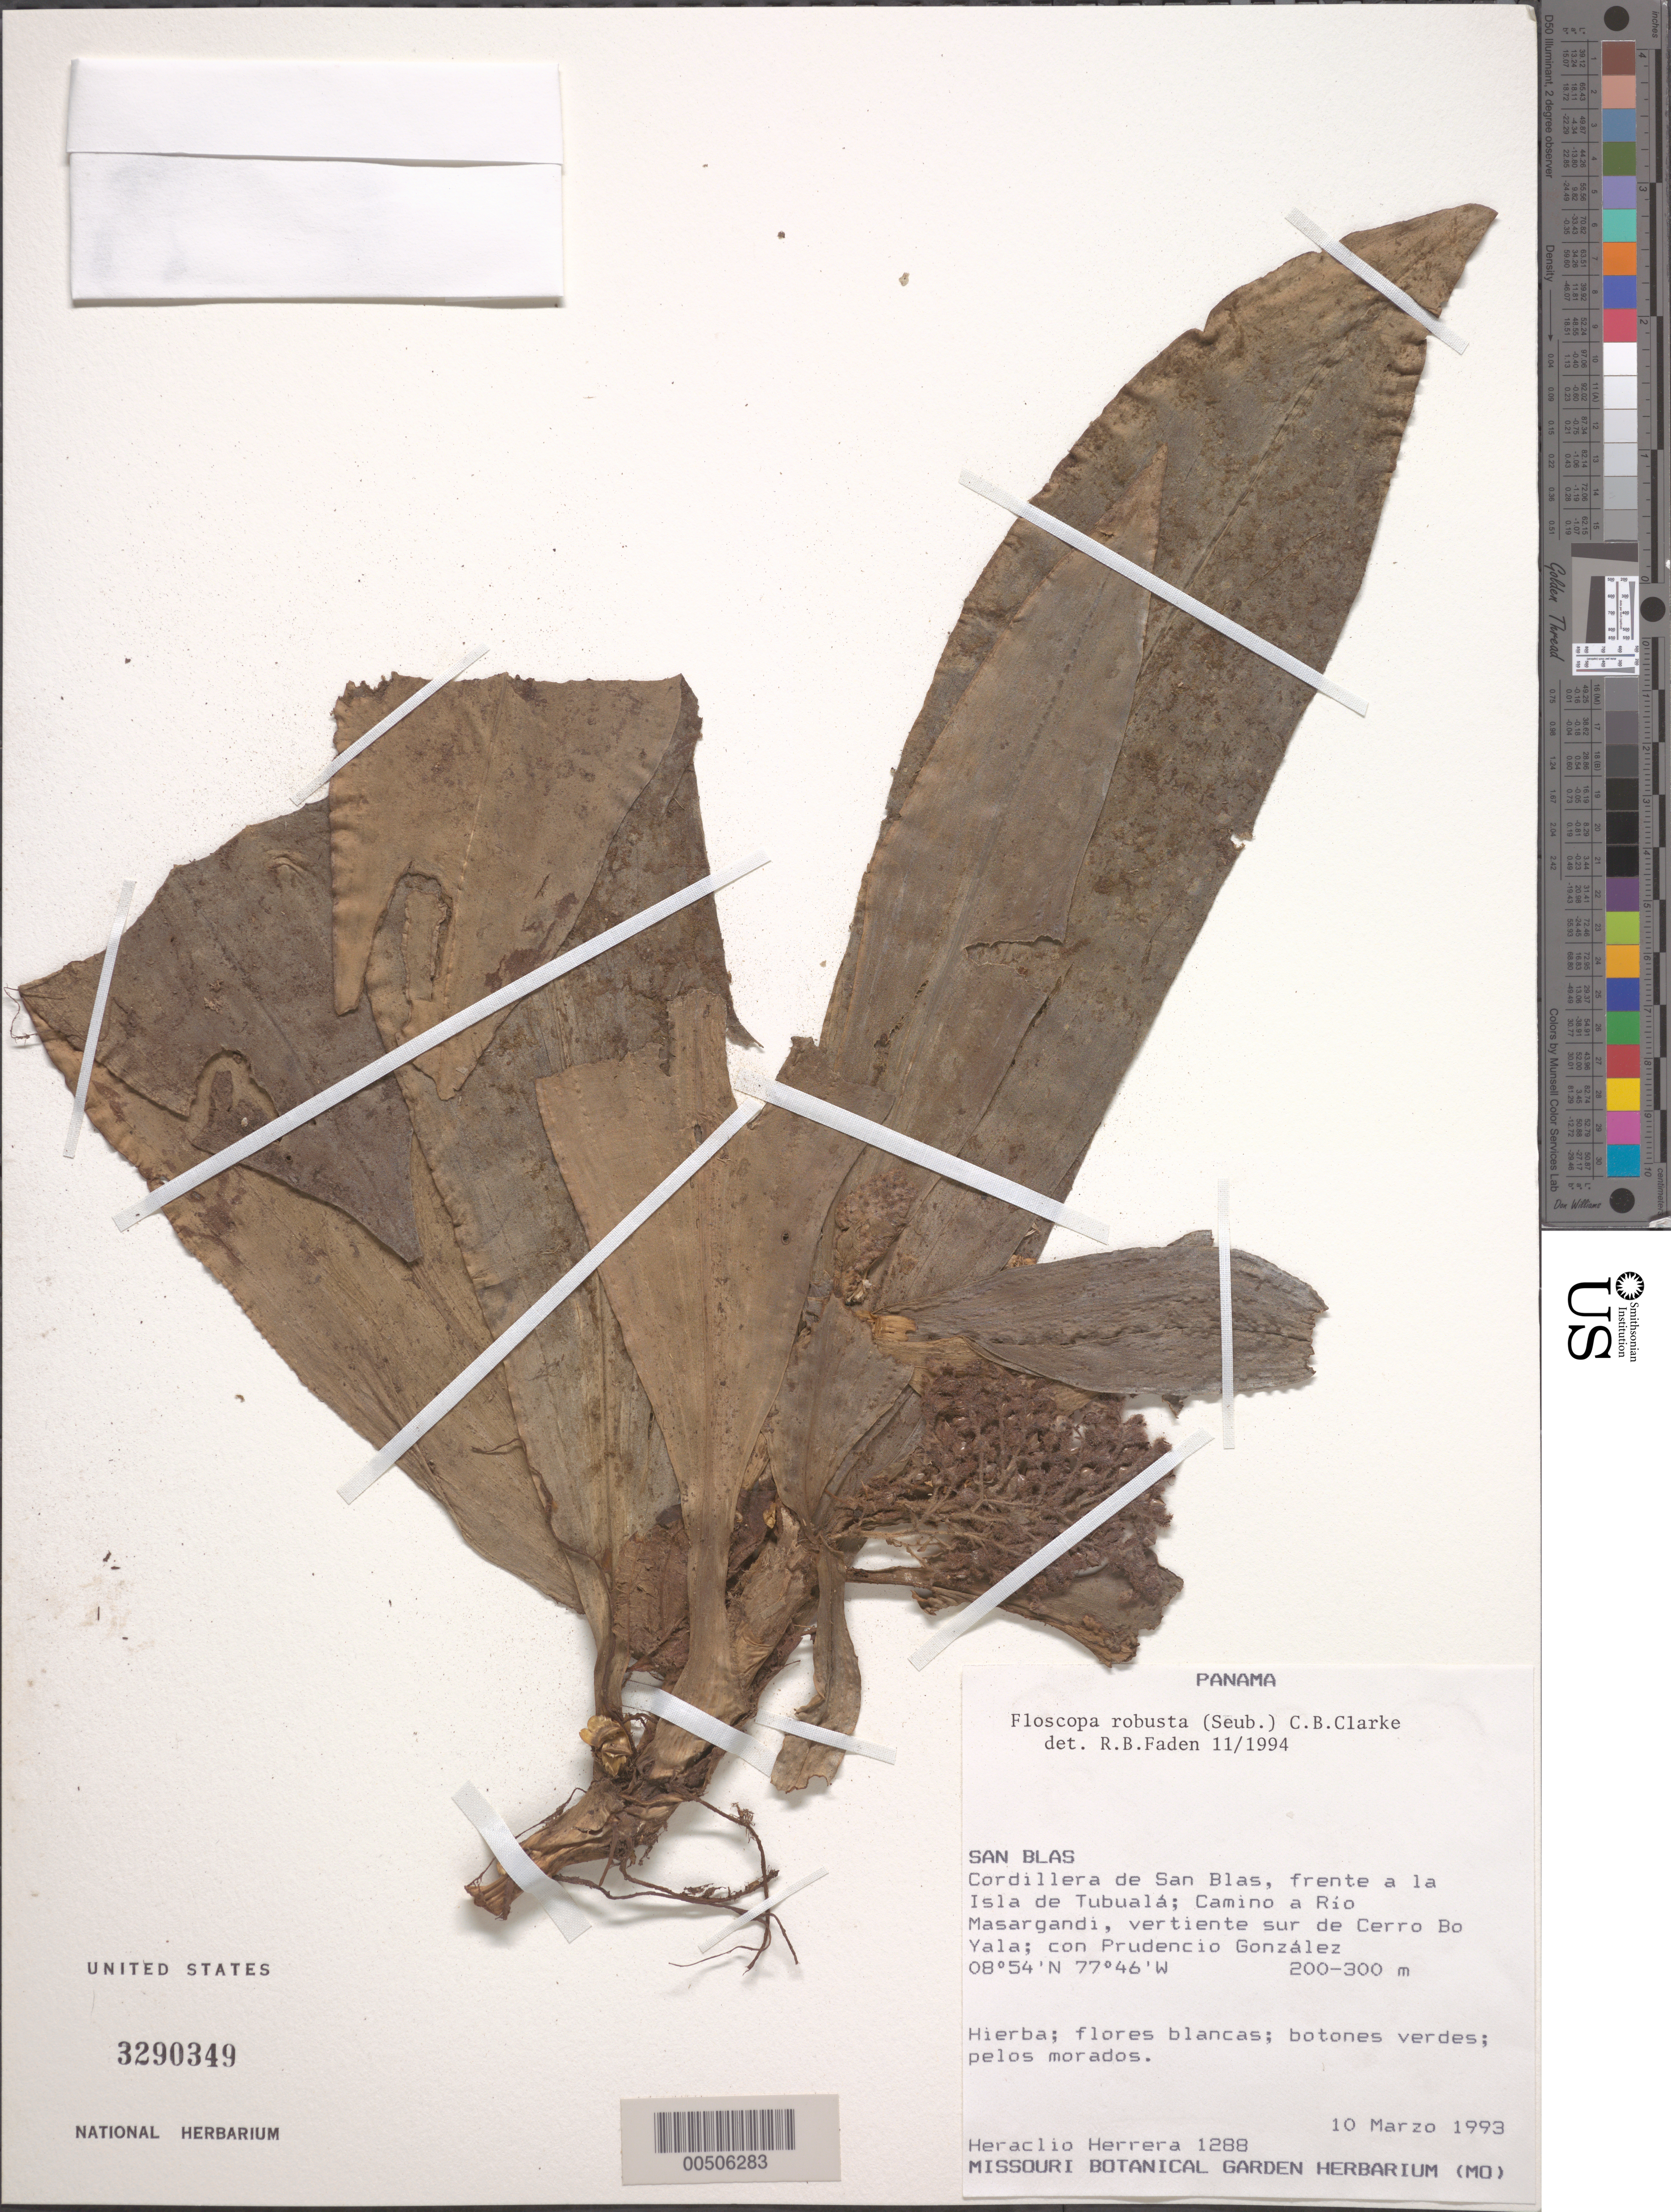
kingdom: Plantae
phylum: Tracheophyta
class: Liliopsida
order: Commelinales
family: Commelinaceae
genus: Floscopa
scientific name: Floscopa robusta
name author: (Seub.) C.B. Clarke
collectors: H. Herrera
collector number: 1288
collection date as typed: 10 Mar 1993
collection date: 1993-03-10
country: Panama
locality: Tubuala, Rio Masargandi, San Blas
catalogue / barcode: US 3290349